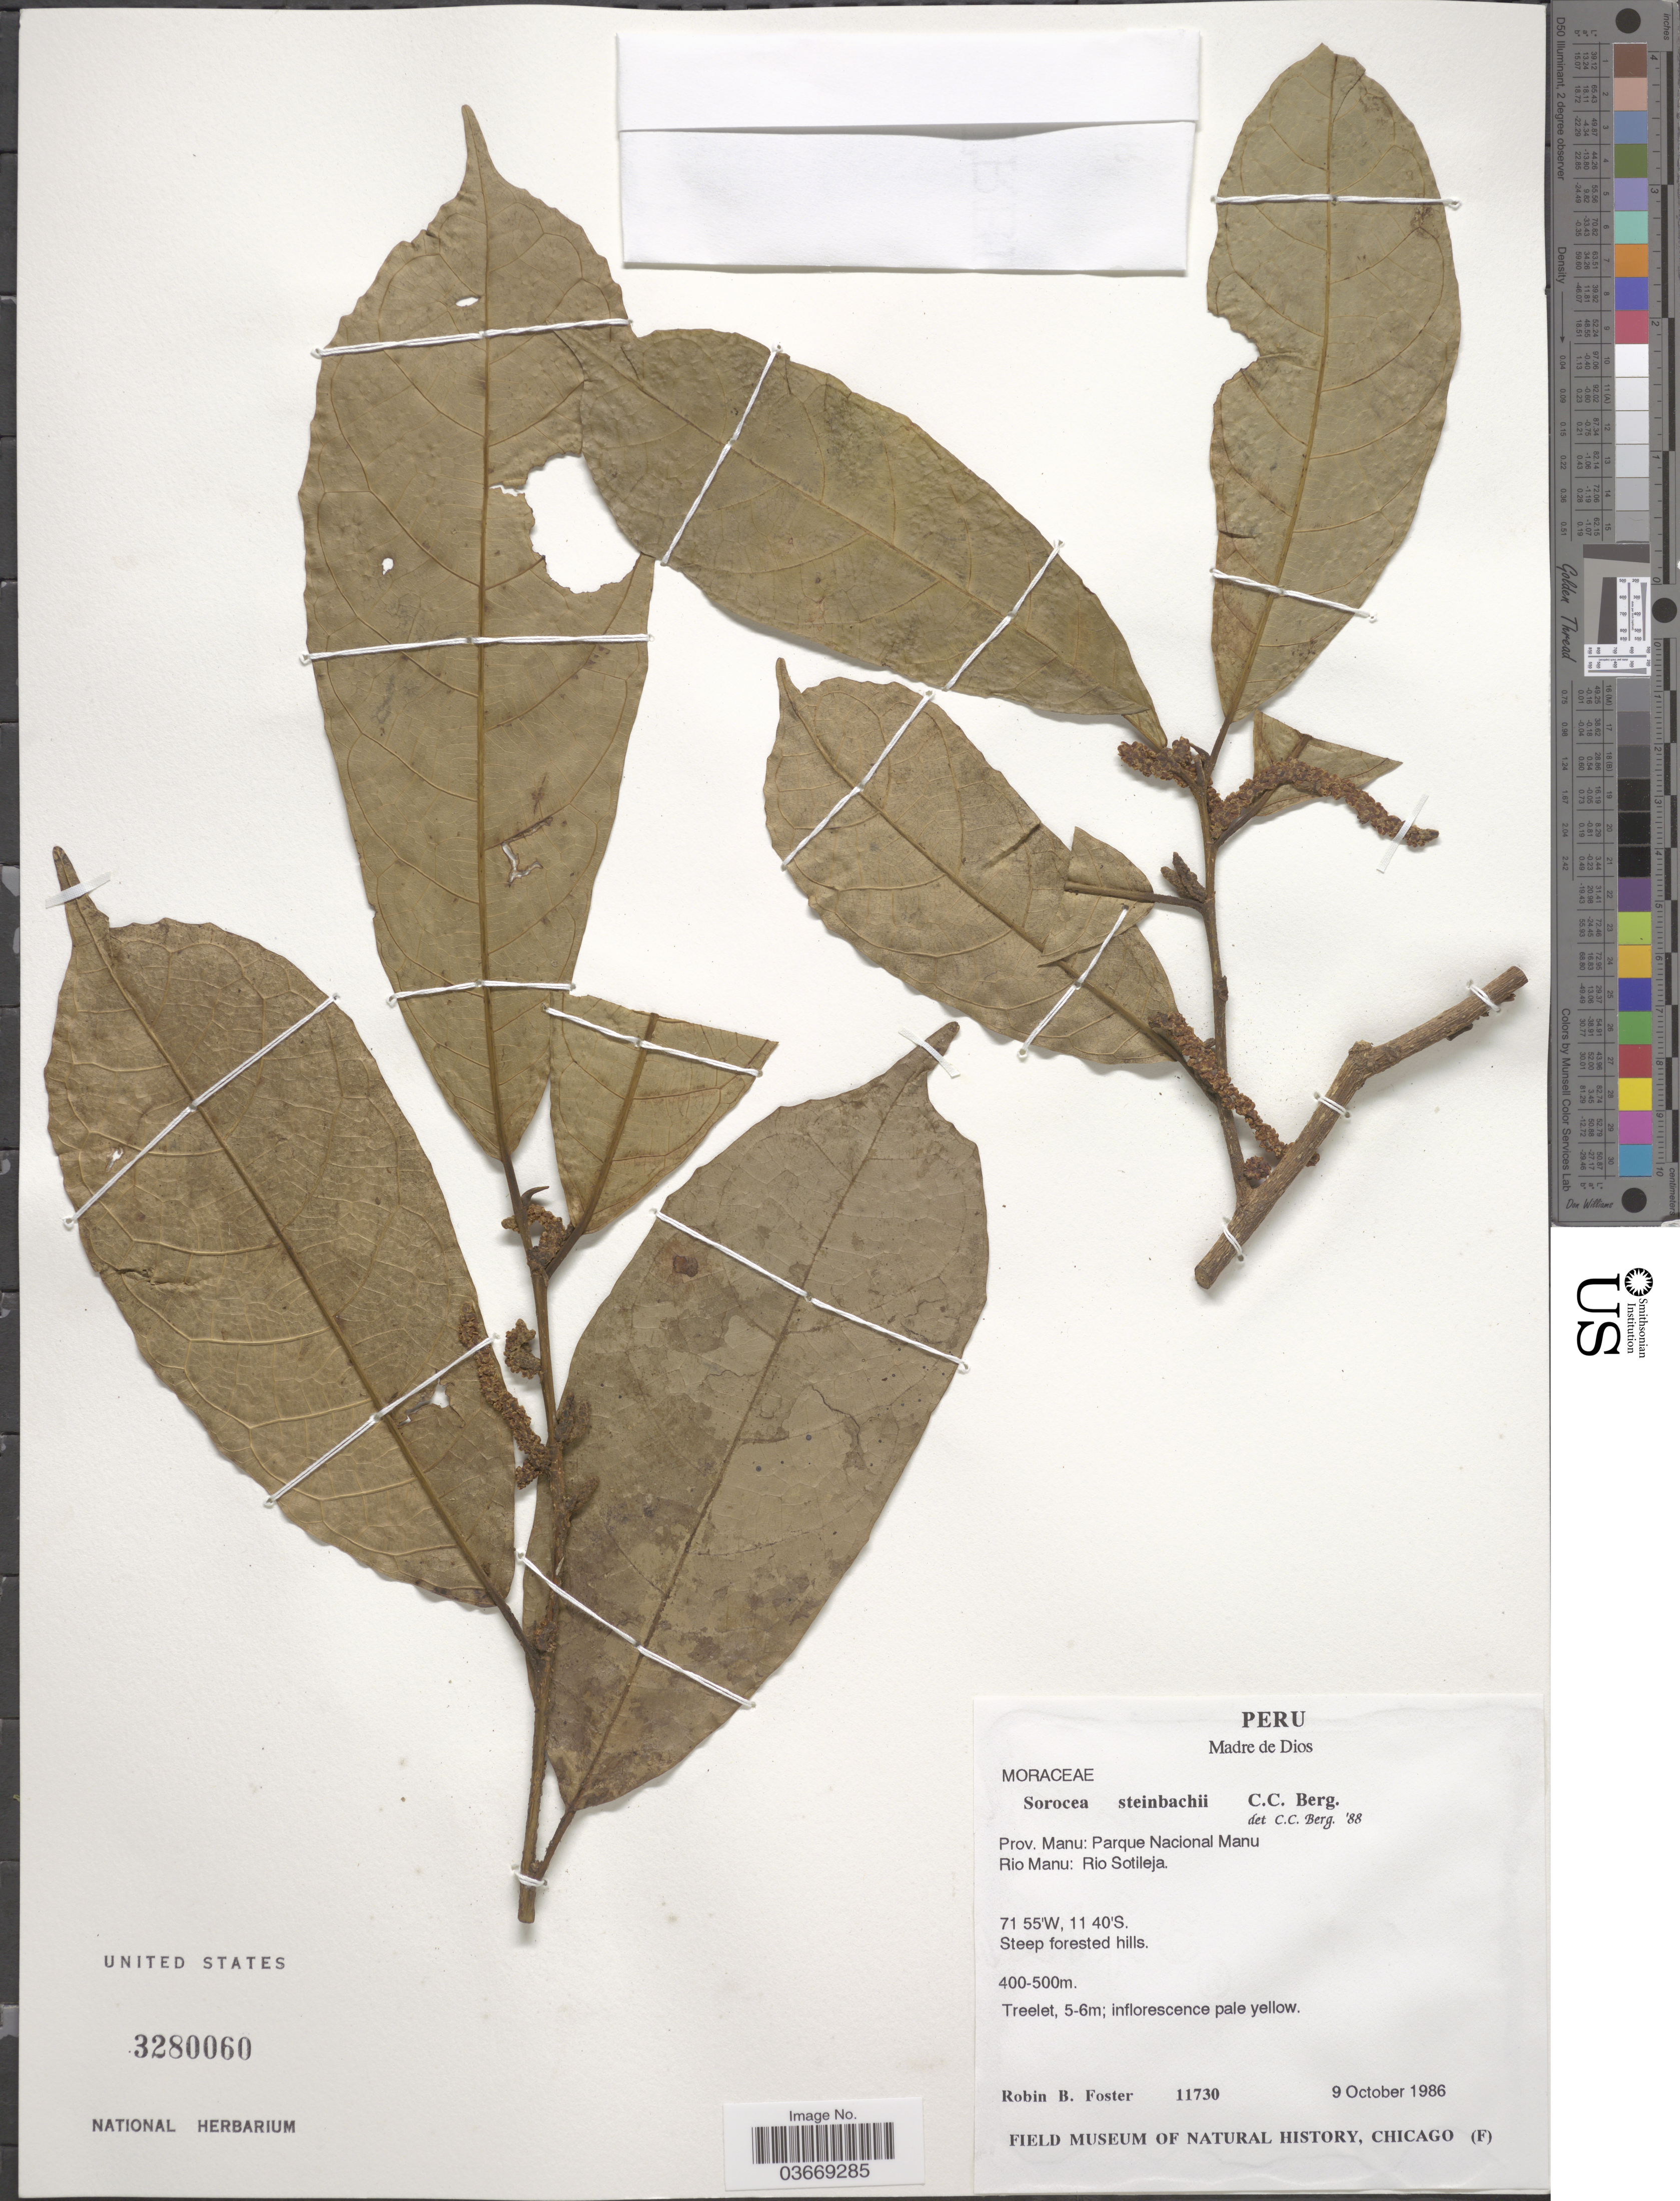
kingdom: Plantae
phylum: Tracheophyta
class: Magnoliopsida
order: Rosales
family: Moraceae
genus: Sorocea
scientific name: Sorocea steinbachii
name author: C.C. Berg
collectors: R. B. Foster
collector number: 11730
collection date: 1986-10-09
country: Peru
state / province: Madre de Dios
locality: Prov. Manu: Parque Nacional Manu. Rio Manu: Rio Sotileja.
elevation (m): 400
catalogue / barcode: US 3280060